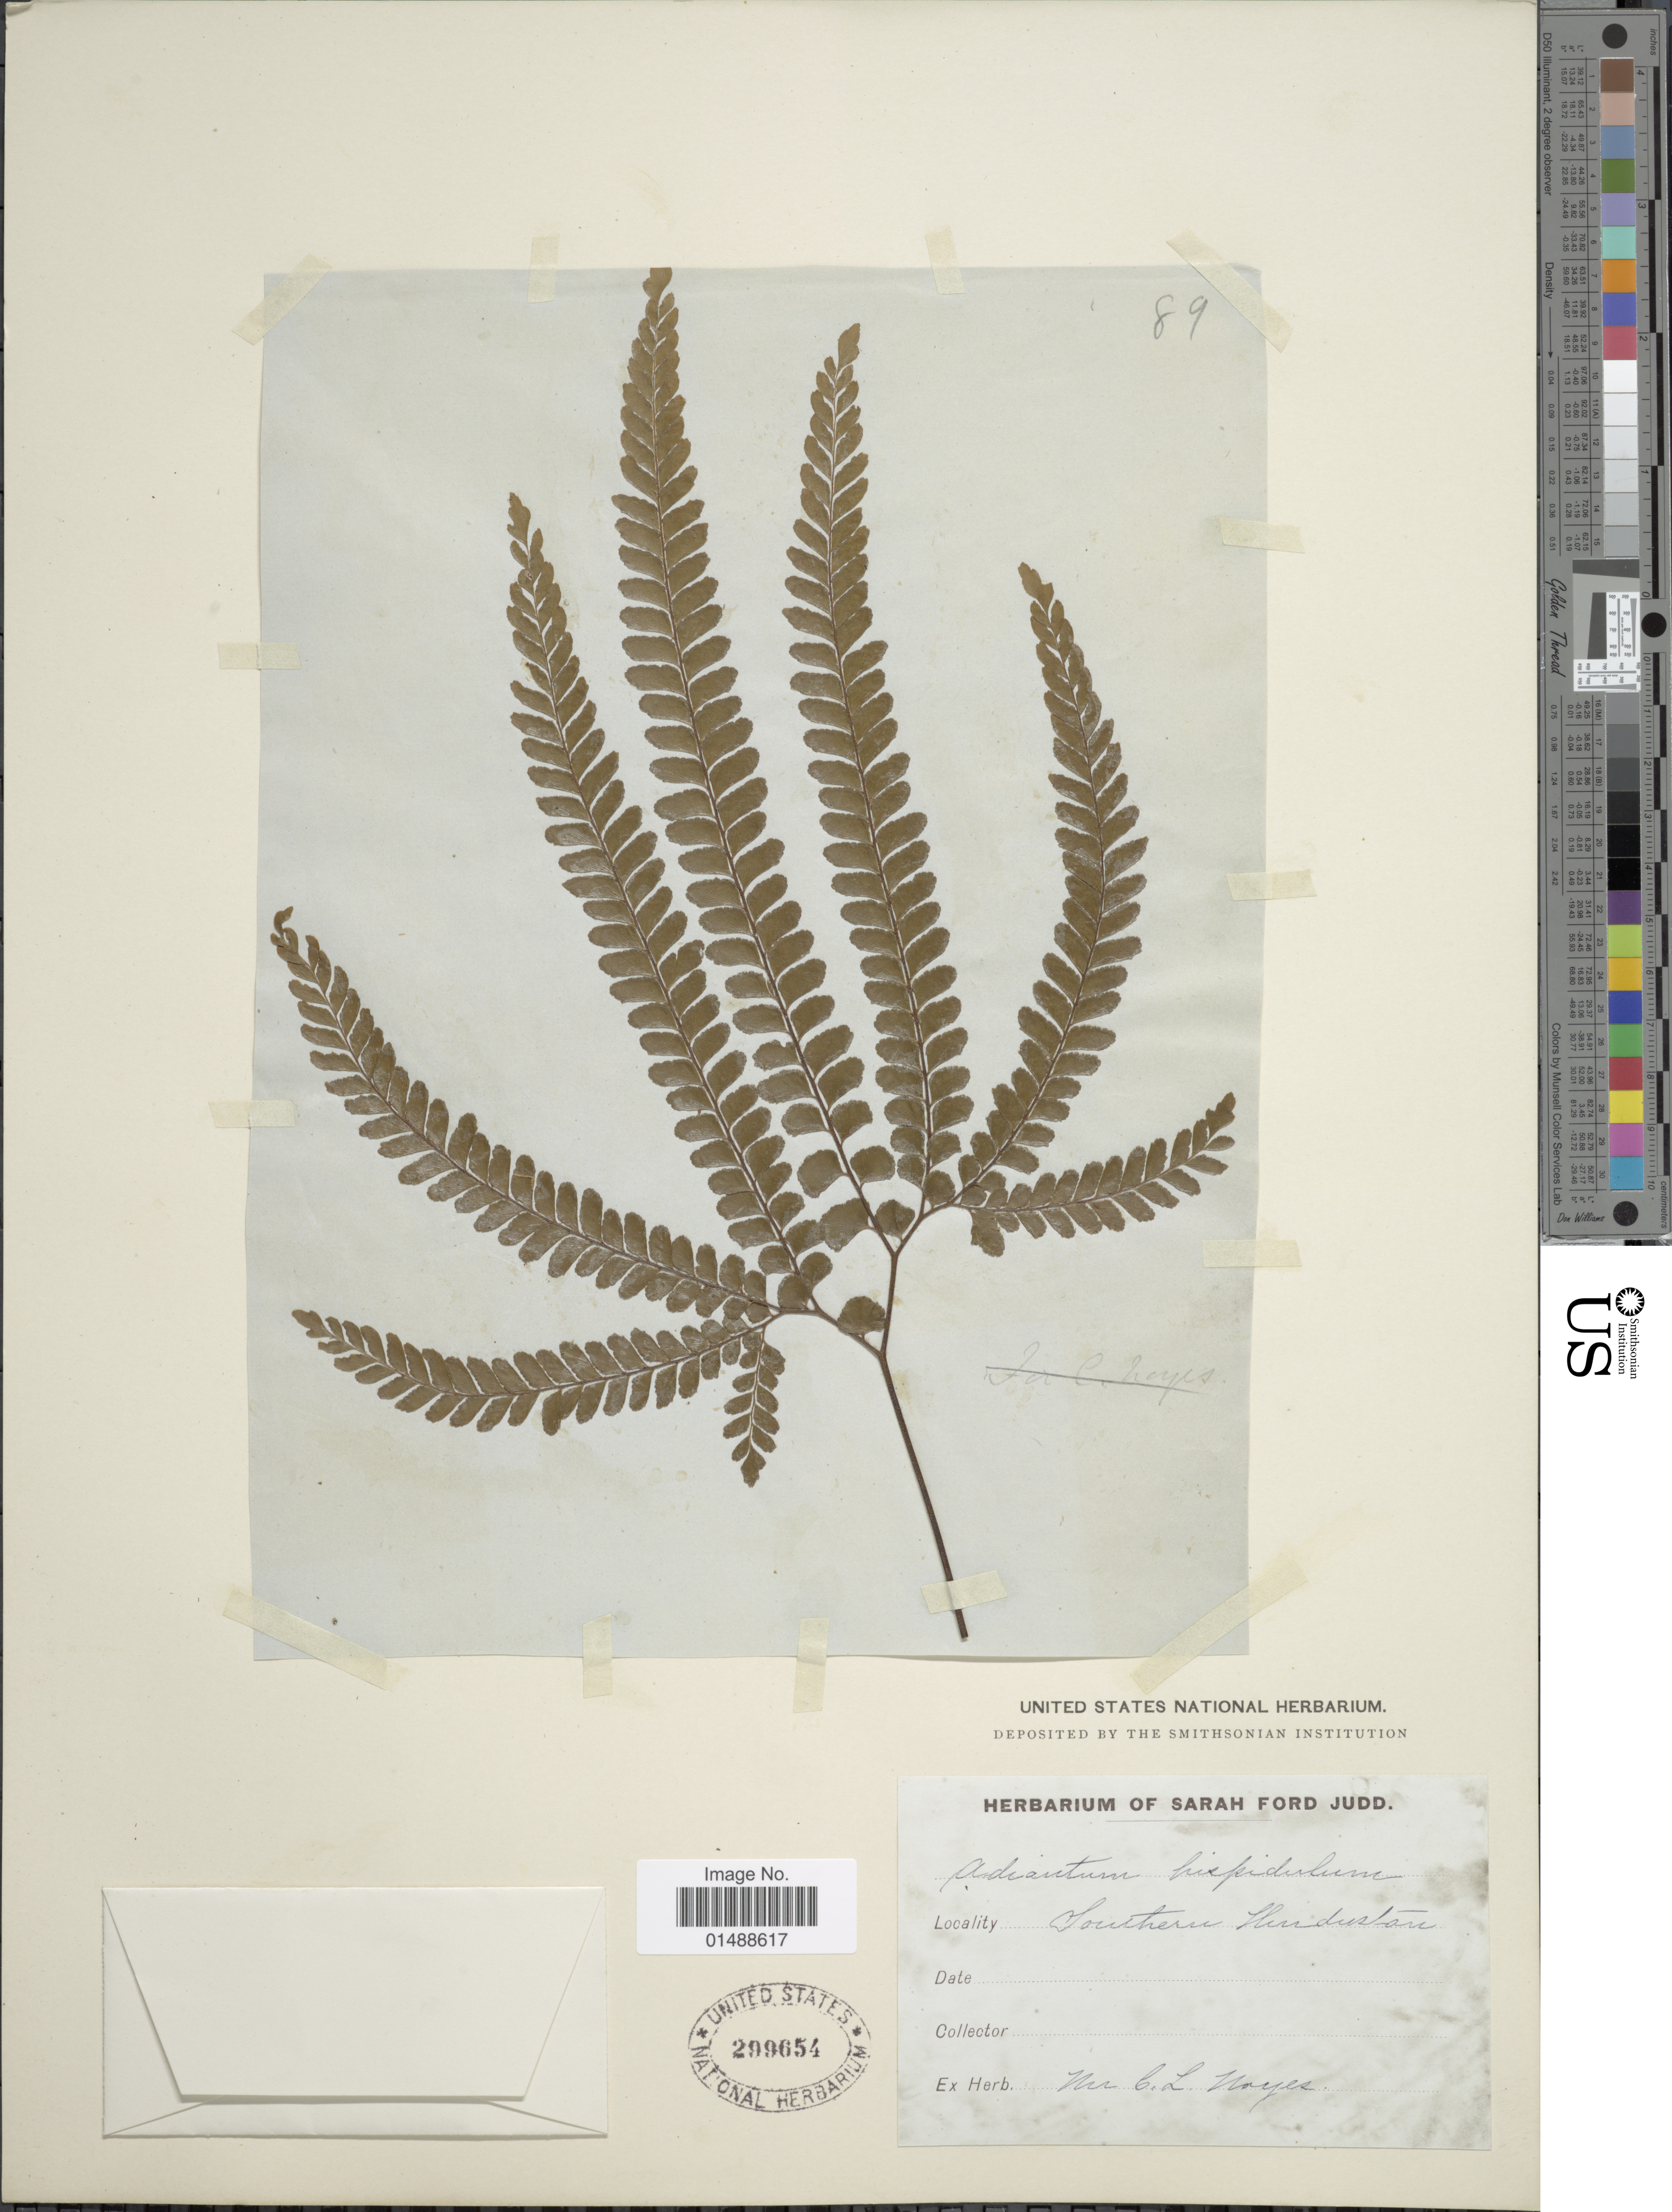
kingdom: Plantae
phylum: Tracheophyta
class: Polypodiopsida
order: Polypodiales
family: Pteridaceae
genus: Adiantum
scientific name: Adiantum hispidulum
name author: Sw.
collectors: G. Hayes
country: India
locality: Southernn Hindustan.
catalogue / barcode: US 299654